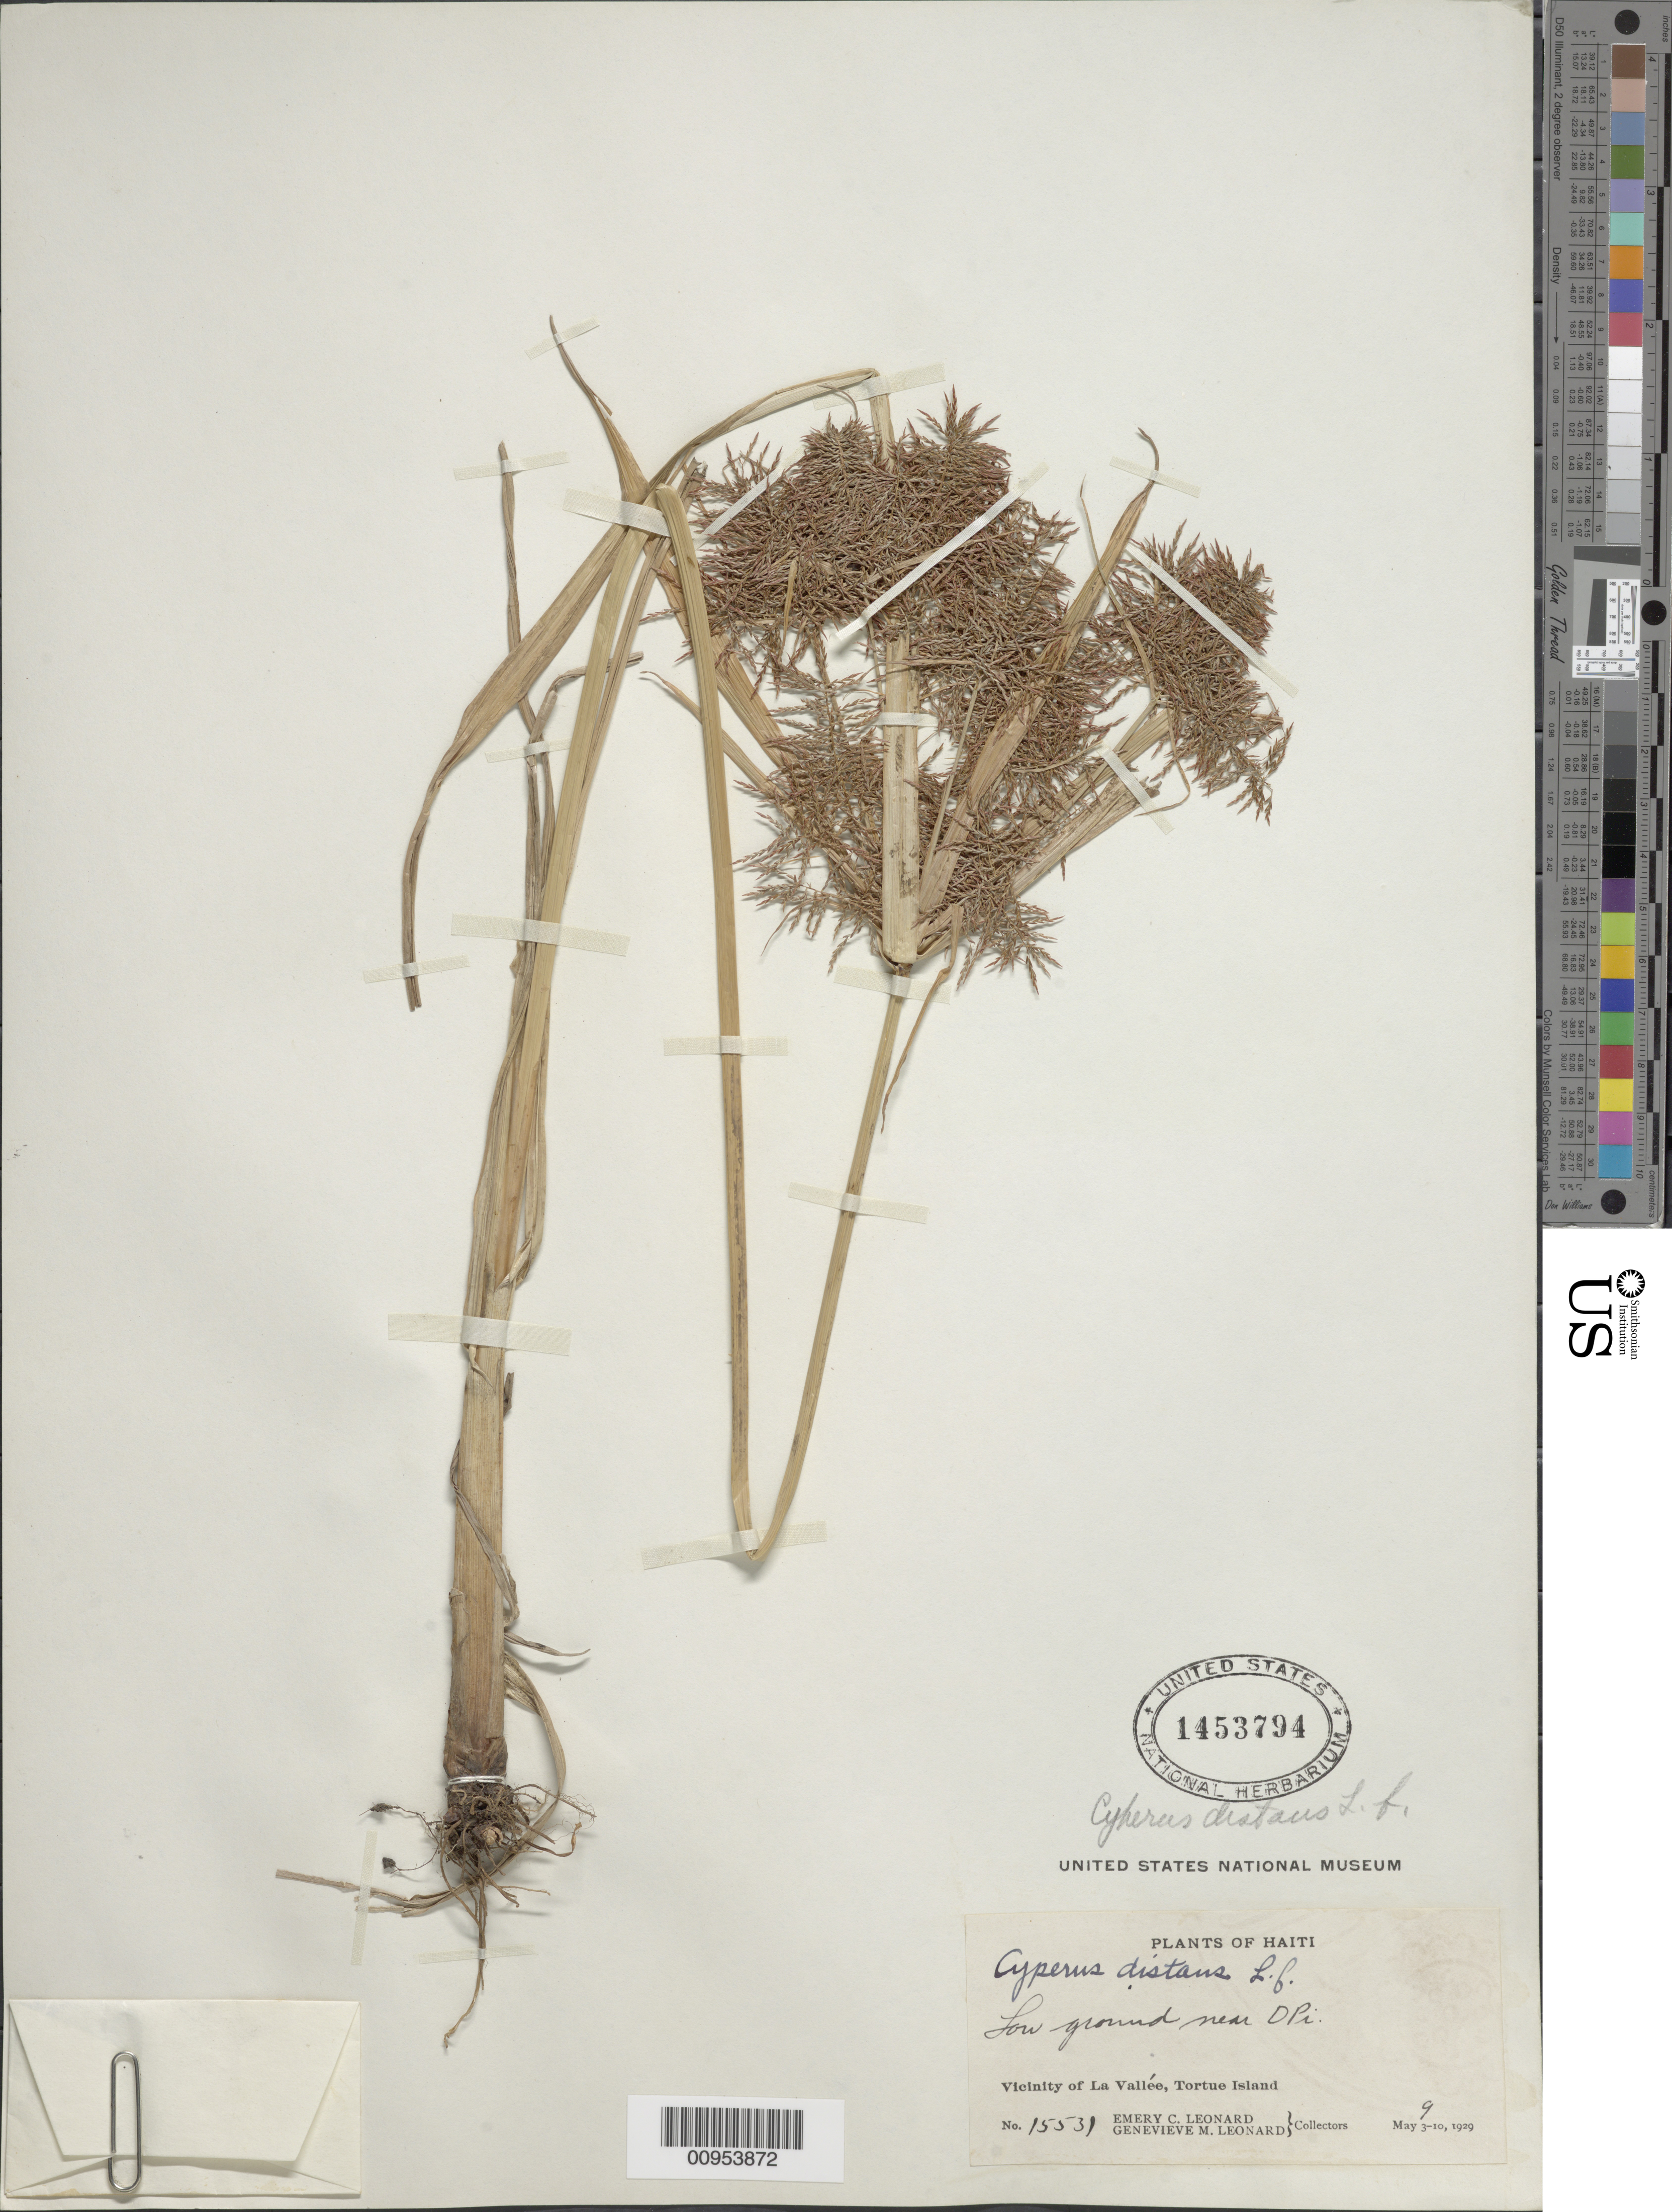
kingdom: Plantae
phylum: Tracheophyta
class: Liliopsida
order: Poales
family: Cyperaceae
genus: Cyperus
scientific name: Cyperus distans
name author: L. f.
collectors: E. C. Leonard & G. M. Leonard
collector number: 15531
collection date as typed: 09 May 1929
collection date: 1929-05-09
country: Haiti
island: Tortue Island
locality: Vicinity of La Vallée, low ground near Dpi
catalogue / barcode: US 1453794